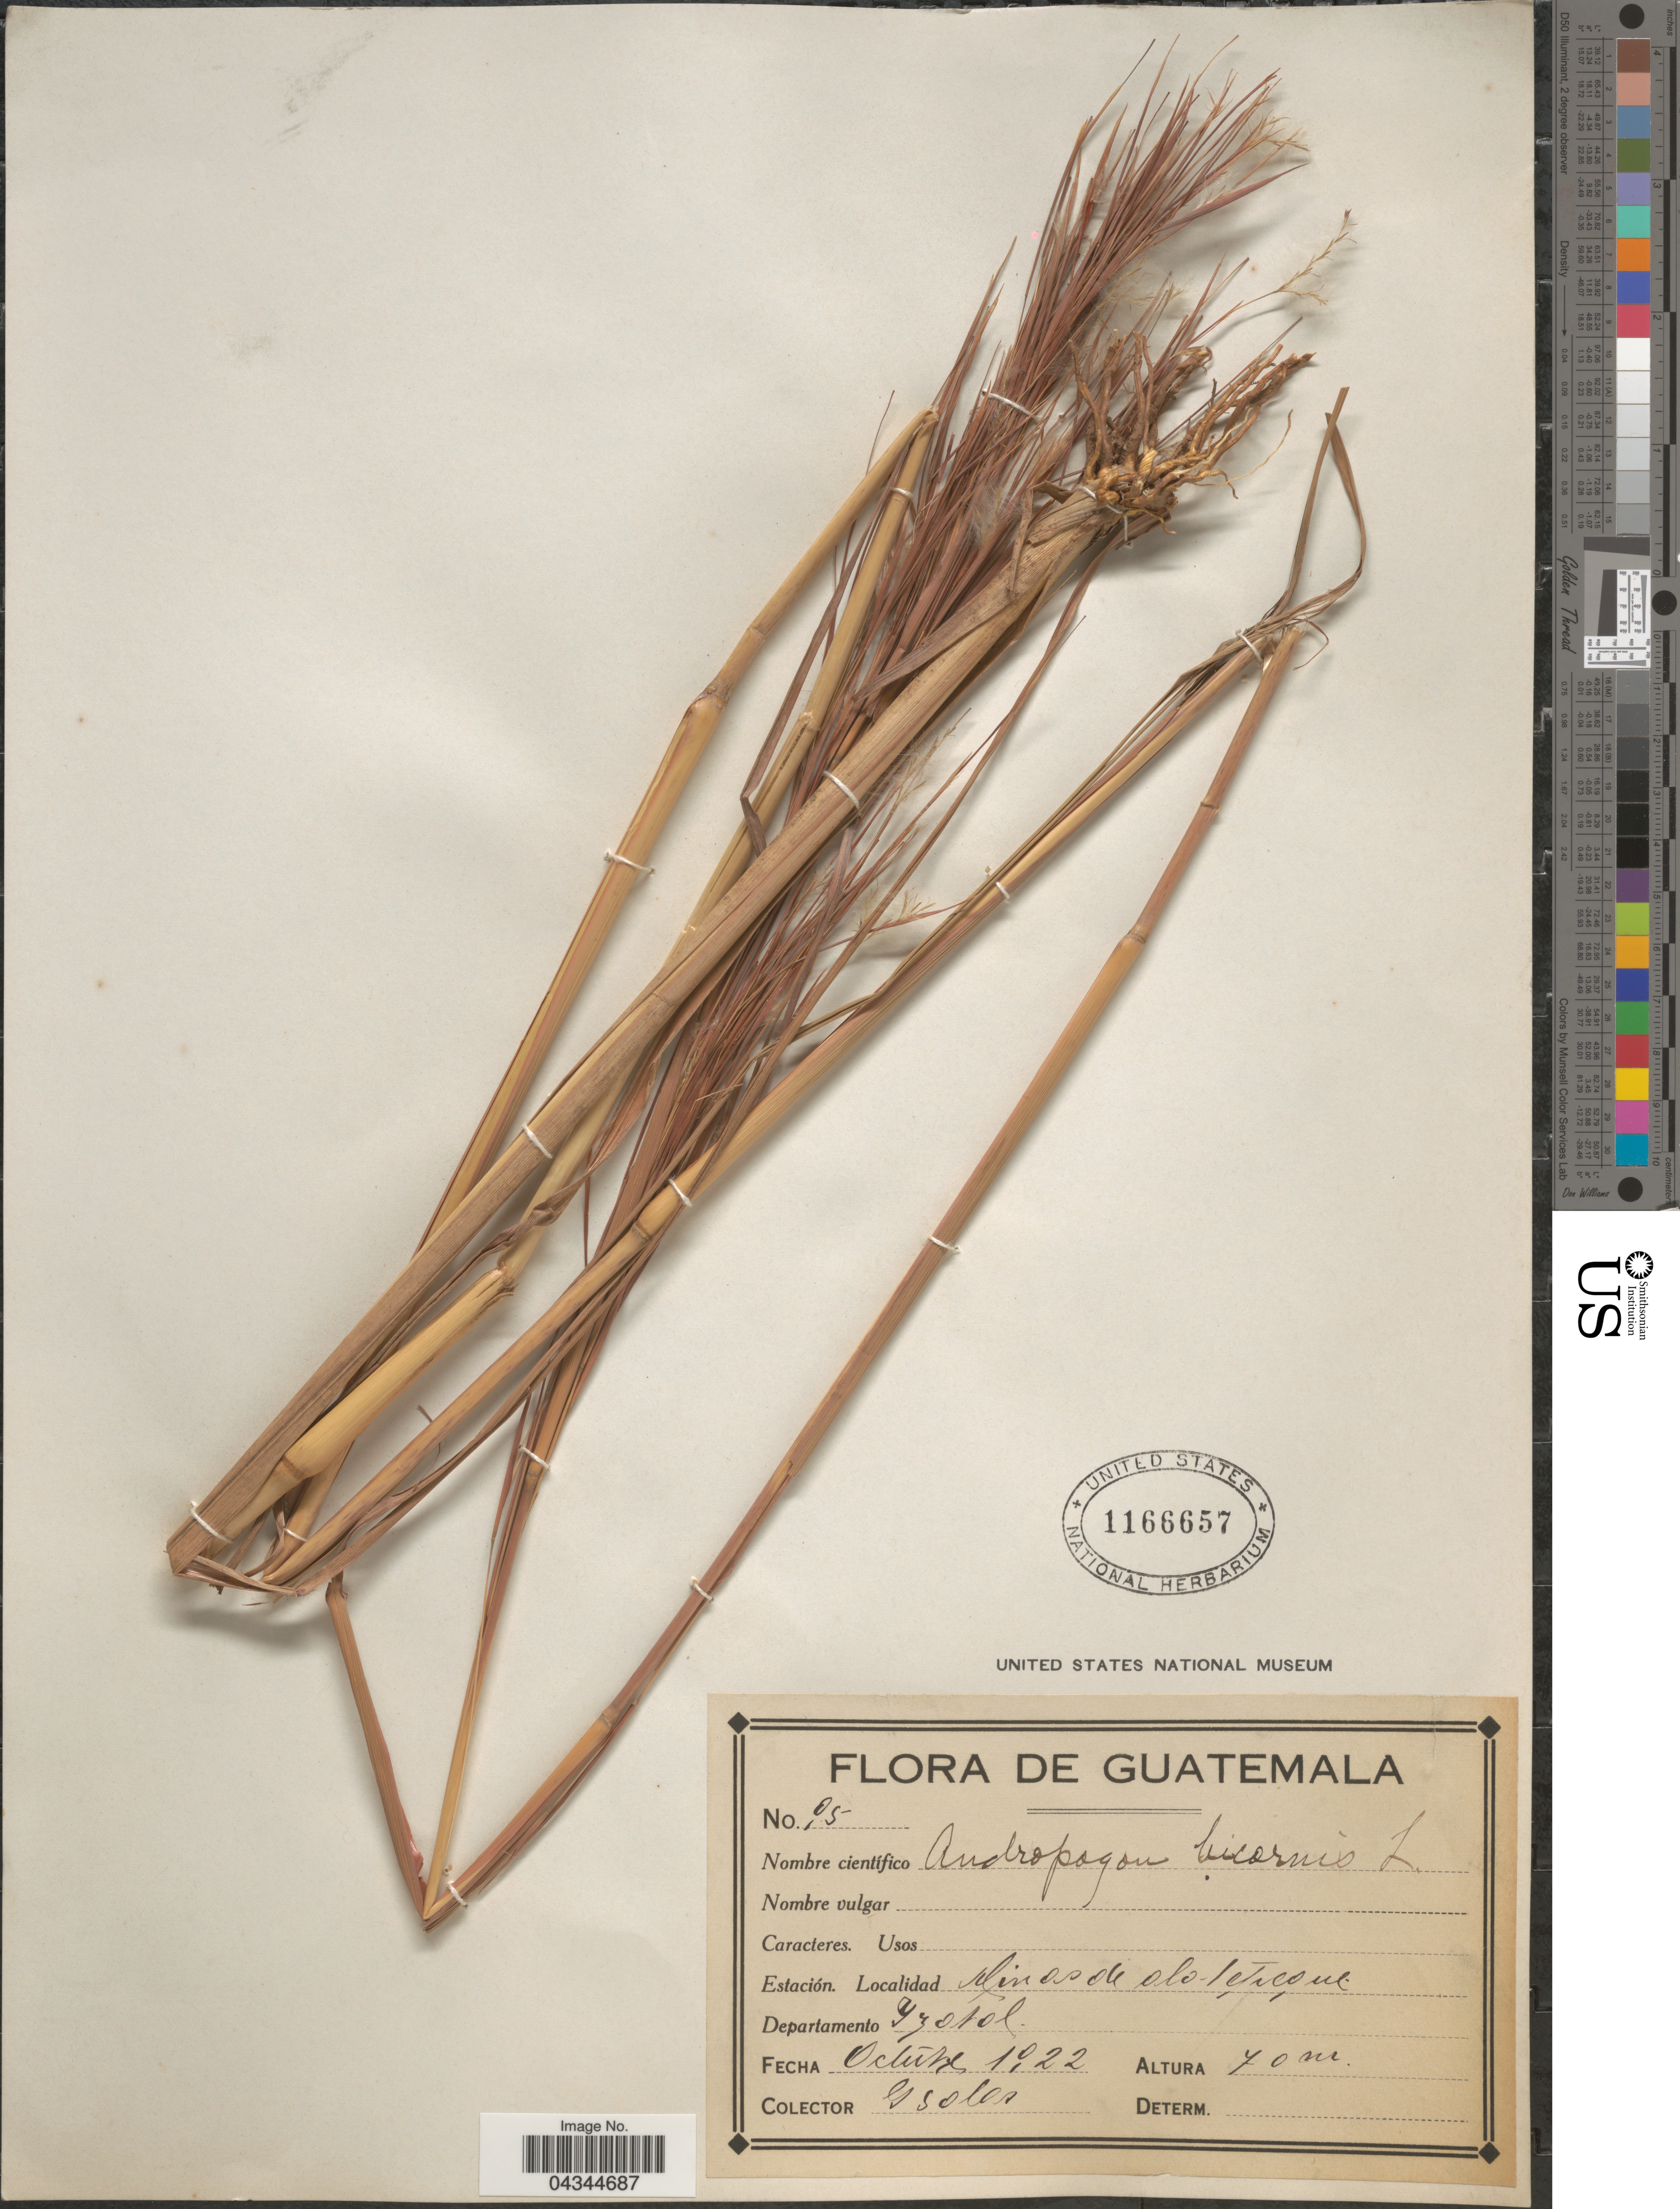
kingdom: Plantae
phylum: Tracheophyta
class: Liliopsida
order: Poales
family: Poaceae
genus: Andropogon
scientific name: Andropogon bicornis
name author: L.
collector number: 95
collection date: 1922-10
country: Guatemala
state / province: Izabal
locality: Minas de olo-tepicque. Departamento Izabal.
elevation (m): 70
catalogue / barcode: US 1166657